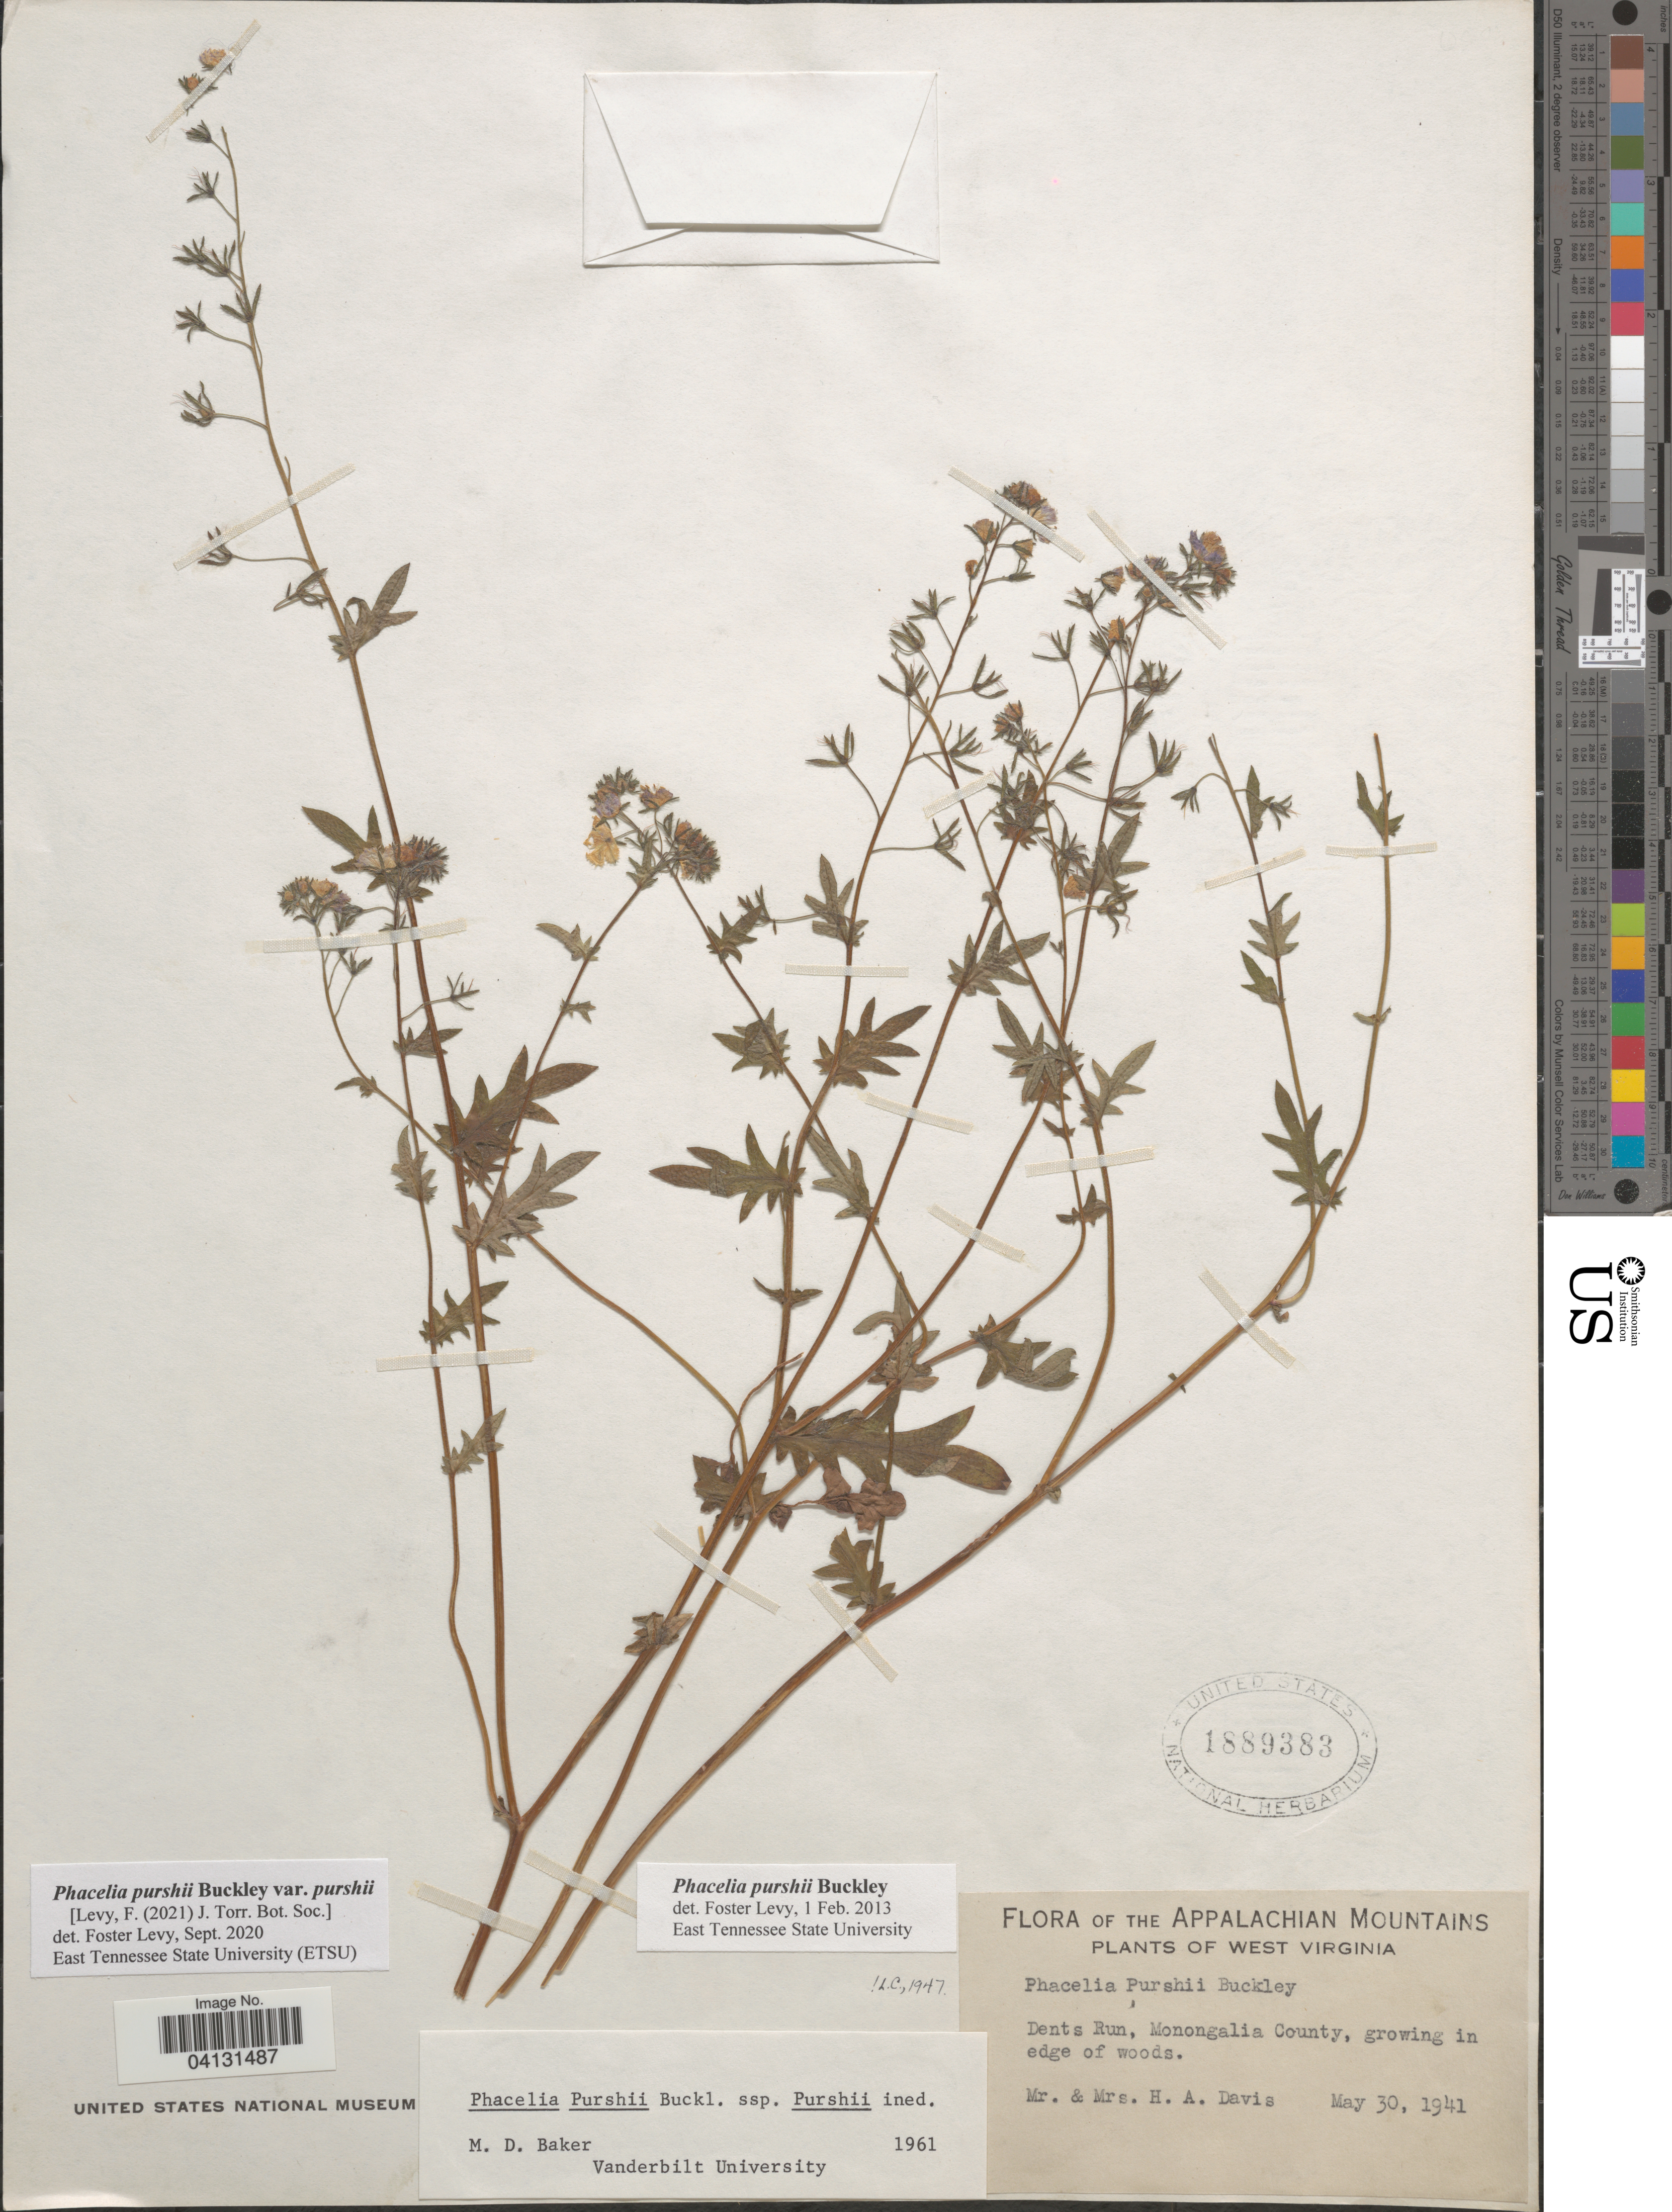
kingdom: Plantae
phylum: Tracheophyta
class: Magnoliopsida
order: Boraginales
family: Hydrophyllaceae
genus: Phacelia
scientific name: Phacelia purshii var. purshii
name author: Buckley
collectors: -. Davis & H. Davis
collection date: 1941-05-30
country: United States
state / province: West Virginia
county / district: Monongalia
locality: The Appalachian Mountains. Dents Run, Monongalia County.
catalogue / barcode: US 1889383